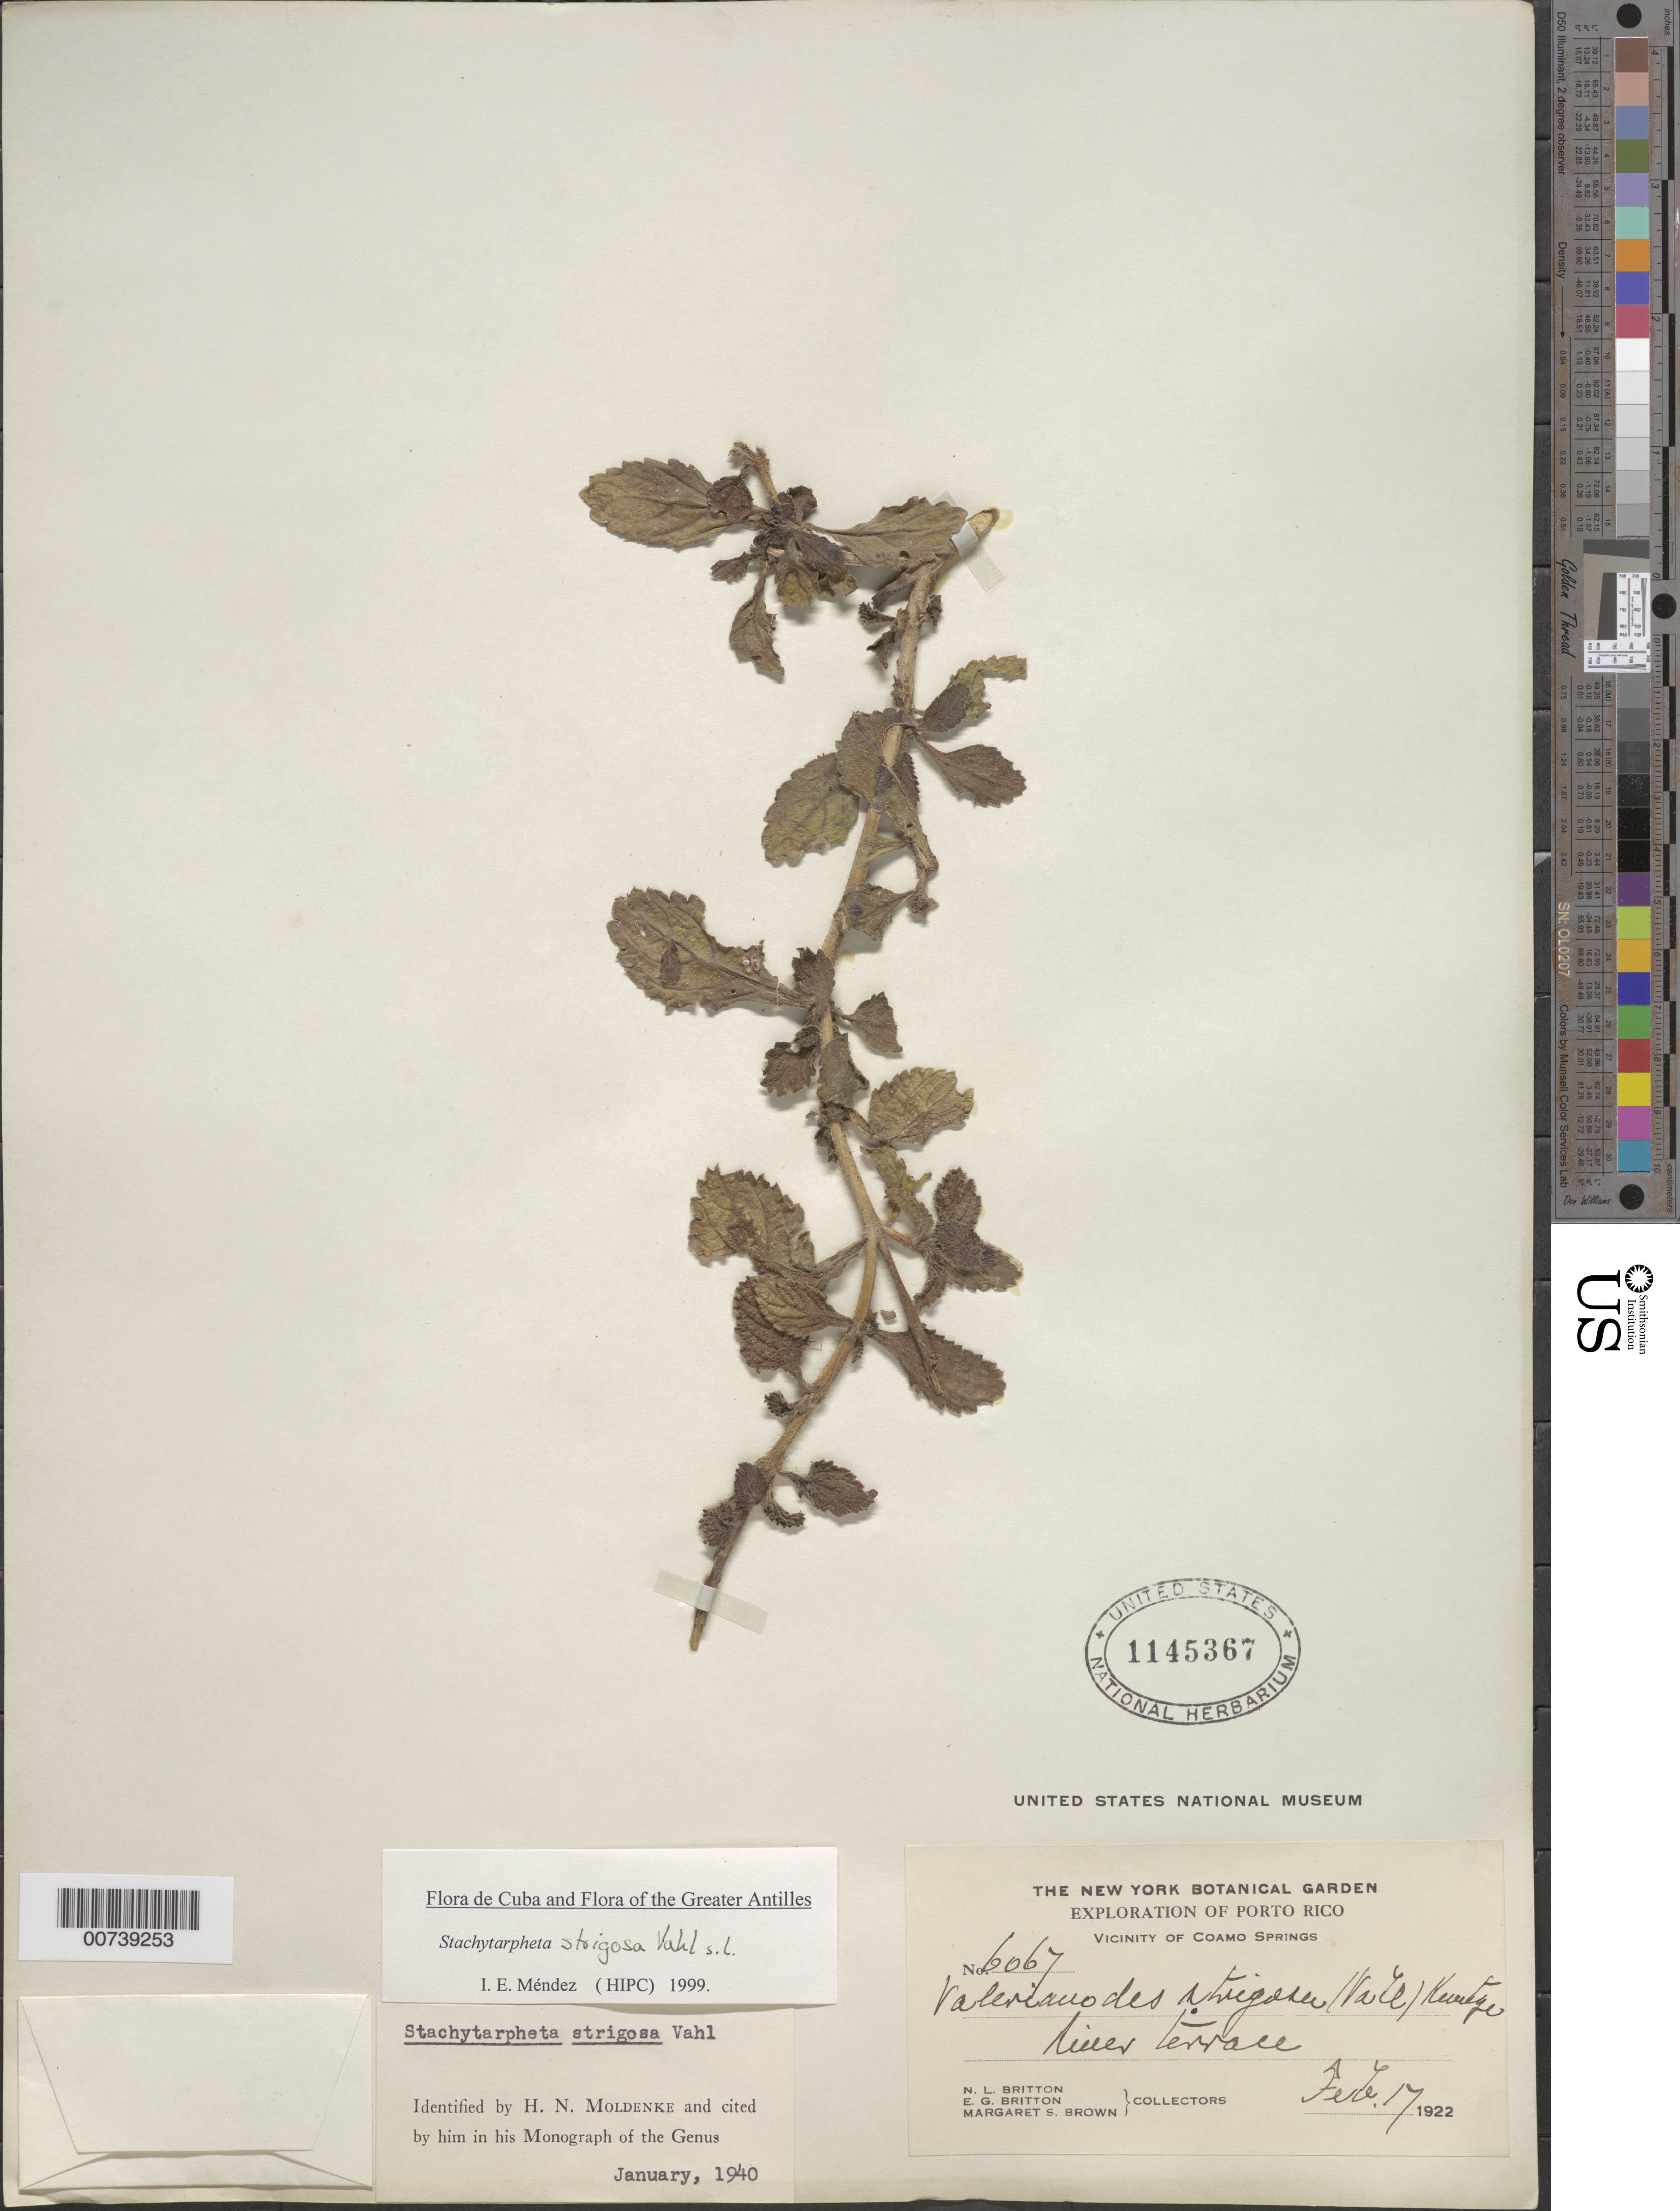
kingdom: Plantae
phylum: Tracheophyta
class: Magnoliopsida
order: Lamiales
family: Verbenaceae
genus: Stachytarpheta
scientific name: Stachytarpheta strigosa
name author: Vahl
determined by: Méndez, Isidro E., (HIPC)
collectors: N. Britton, E. G. Britton & M. S. Brown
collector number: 6067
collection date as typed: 17 Feb 1922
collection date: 1922-02-17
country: Puerto Rico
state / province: Coamo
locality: Vicinity of Coamo Springs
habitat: River terrace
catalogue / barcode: US 1145367